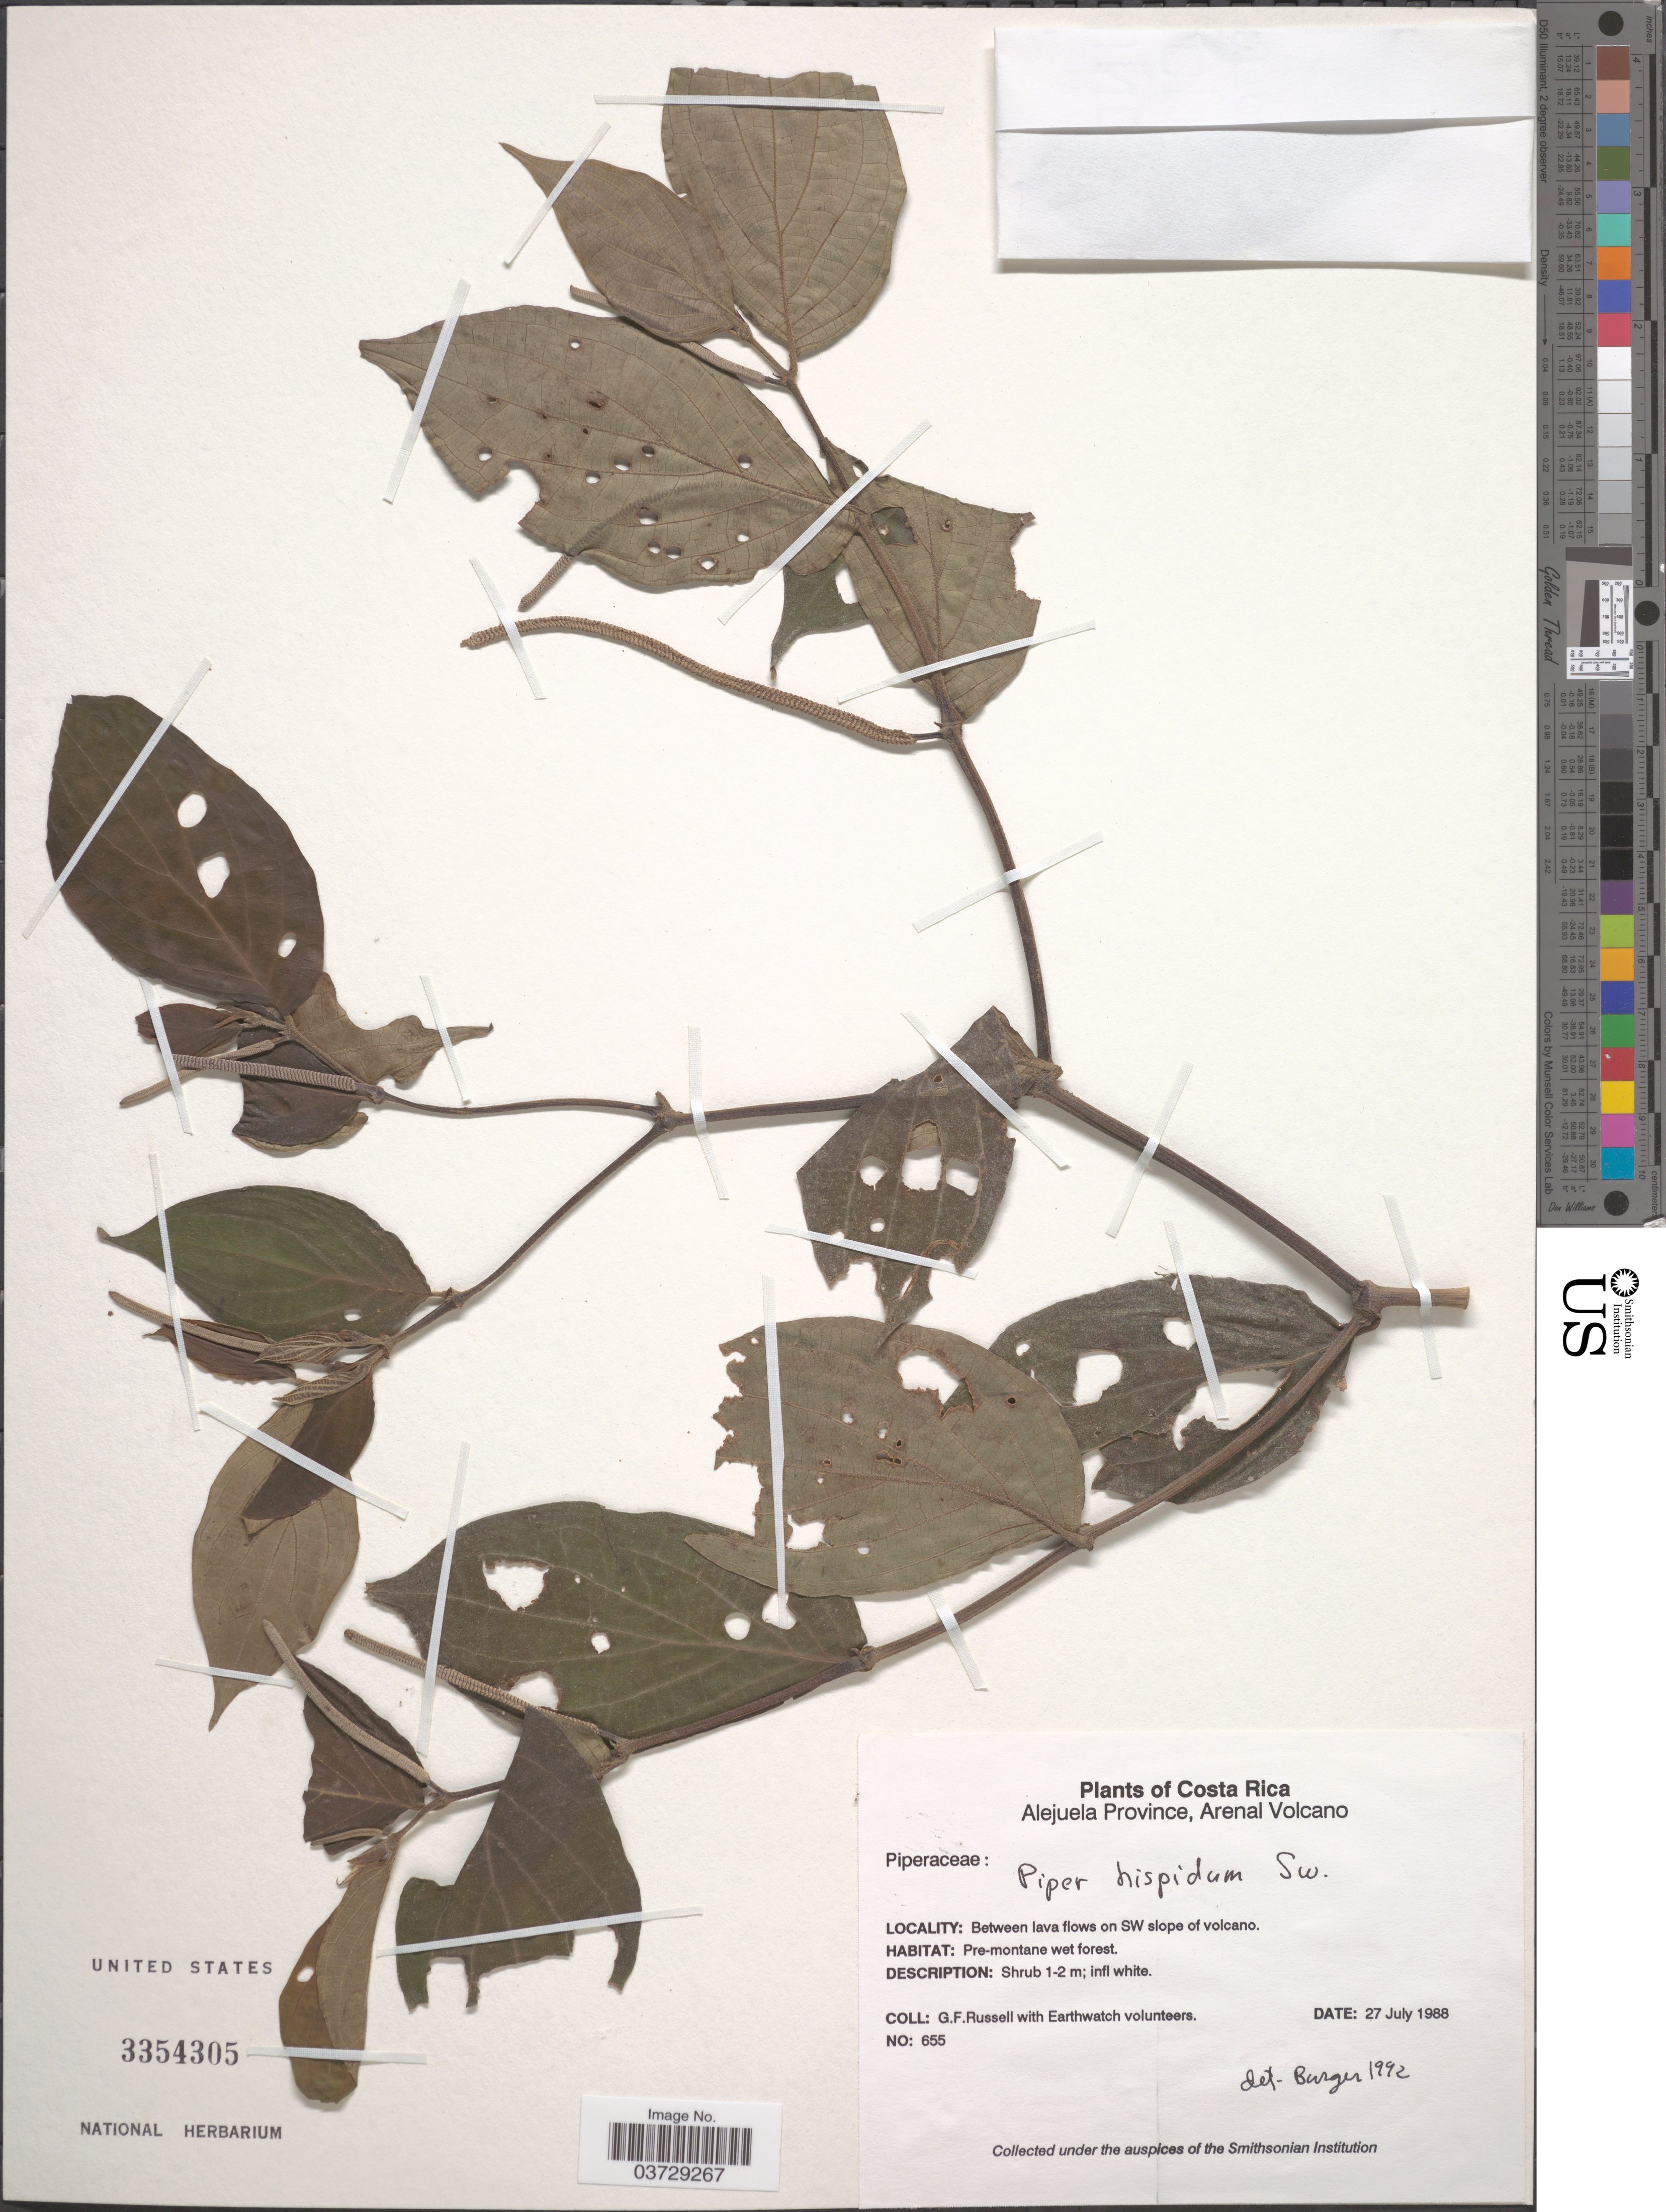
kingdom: Plantae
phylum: Tracheophyta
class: Magnoliopsida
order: Piperales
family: Piperaceae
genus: Piper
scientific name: Piper hispidum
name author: Sw.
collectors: G. Russell & Earthwatch Volunteers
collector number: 655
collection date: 1988-07-27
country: Costa Rica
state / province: Alajuela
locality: Arenal Volcano. Between lava flows on SW slope of volcano.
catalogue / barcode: US 3354305